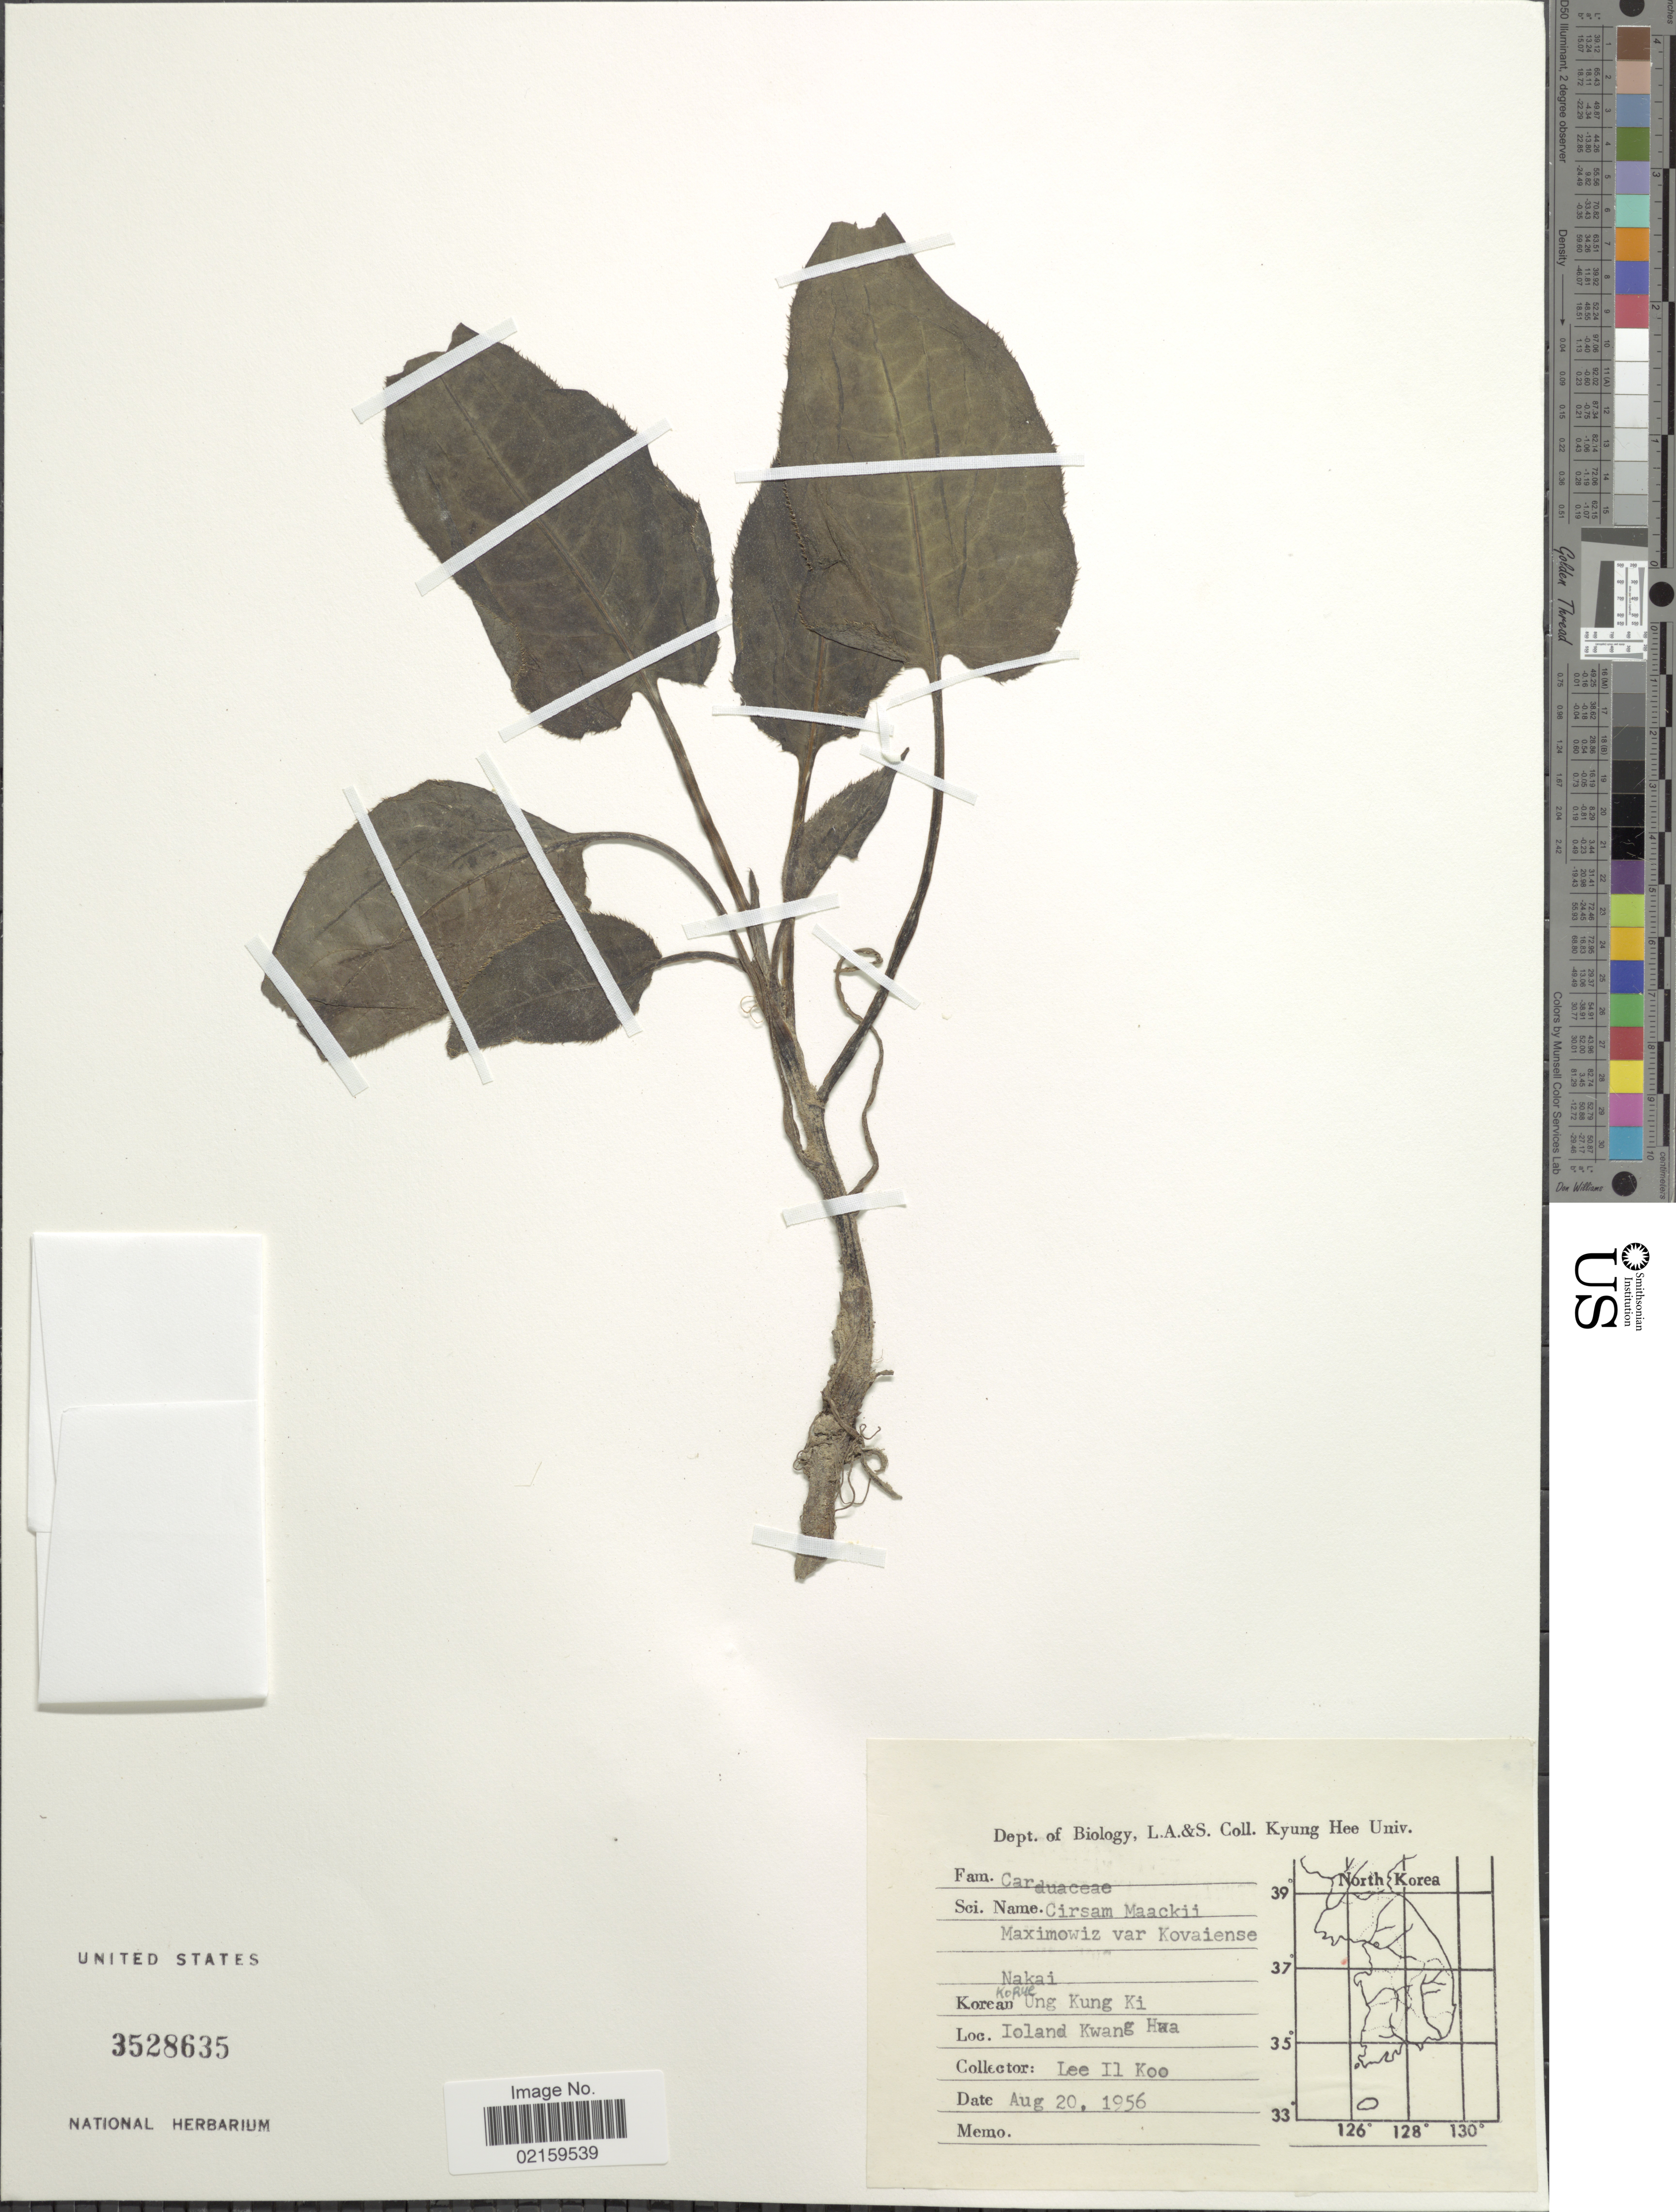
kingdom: Plantae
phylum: Tracheophyta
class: Magnoliopsida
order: Asterales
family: Asteraceae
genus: Cirsium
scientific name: Cirsium japonicum var. maackii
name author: (Maxim.) Matsum.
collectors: Il-Ko Lee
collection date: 1956-08-20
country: South Korea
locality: Island Kwang Hwa.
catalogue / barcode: US 3528635